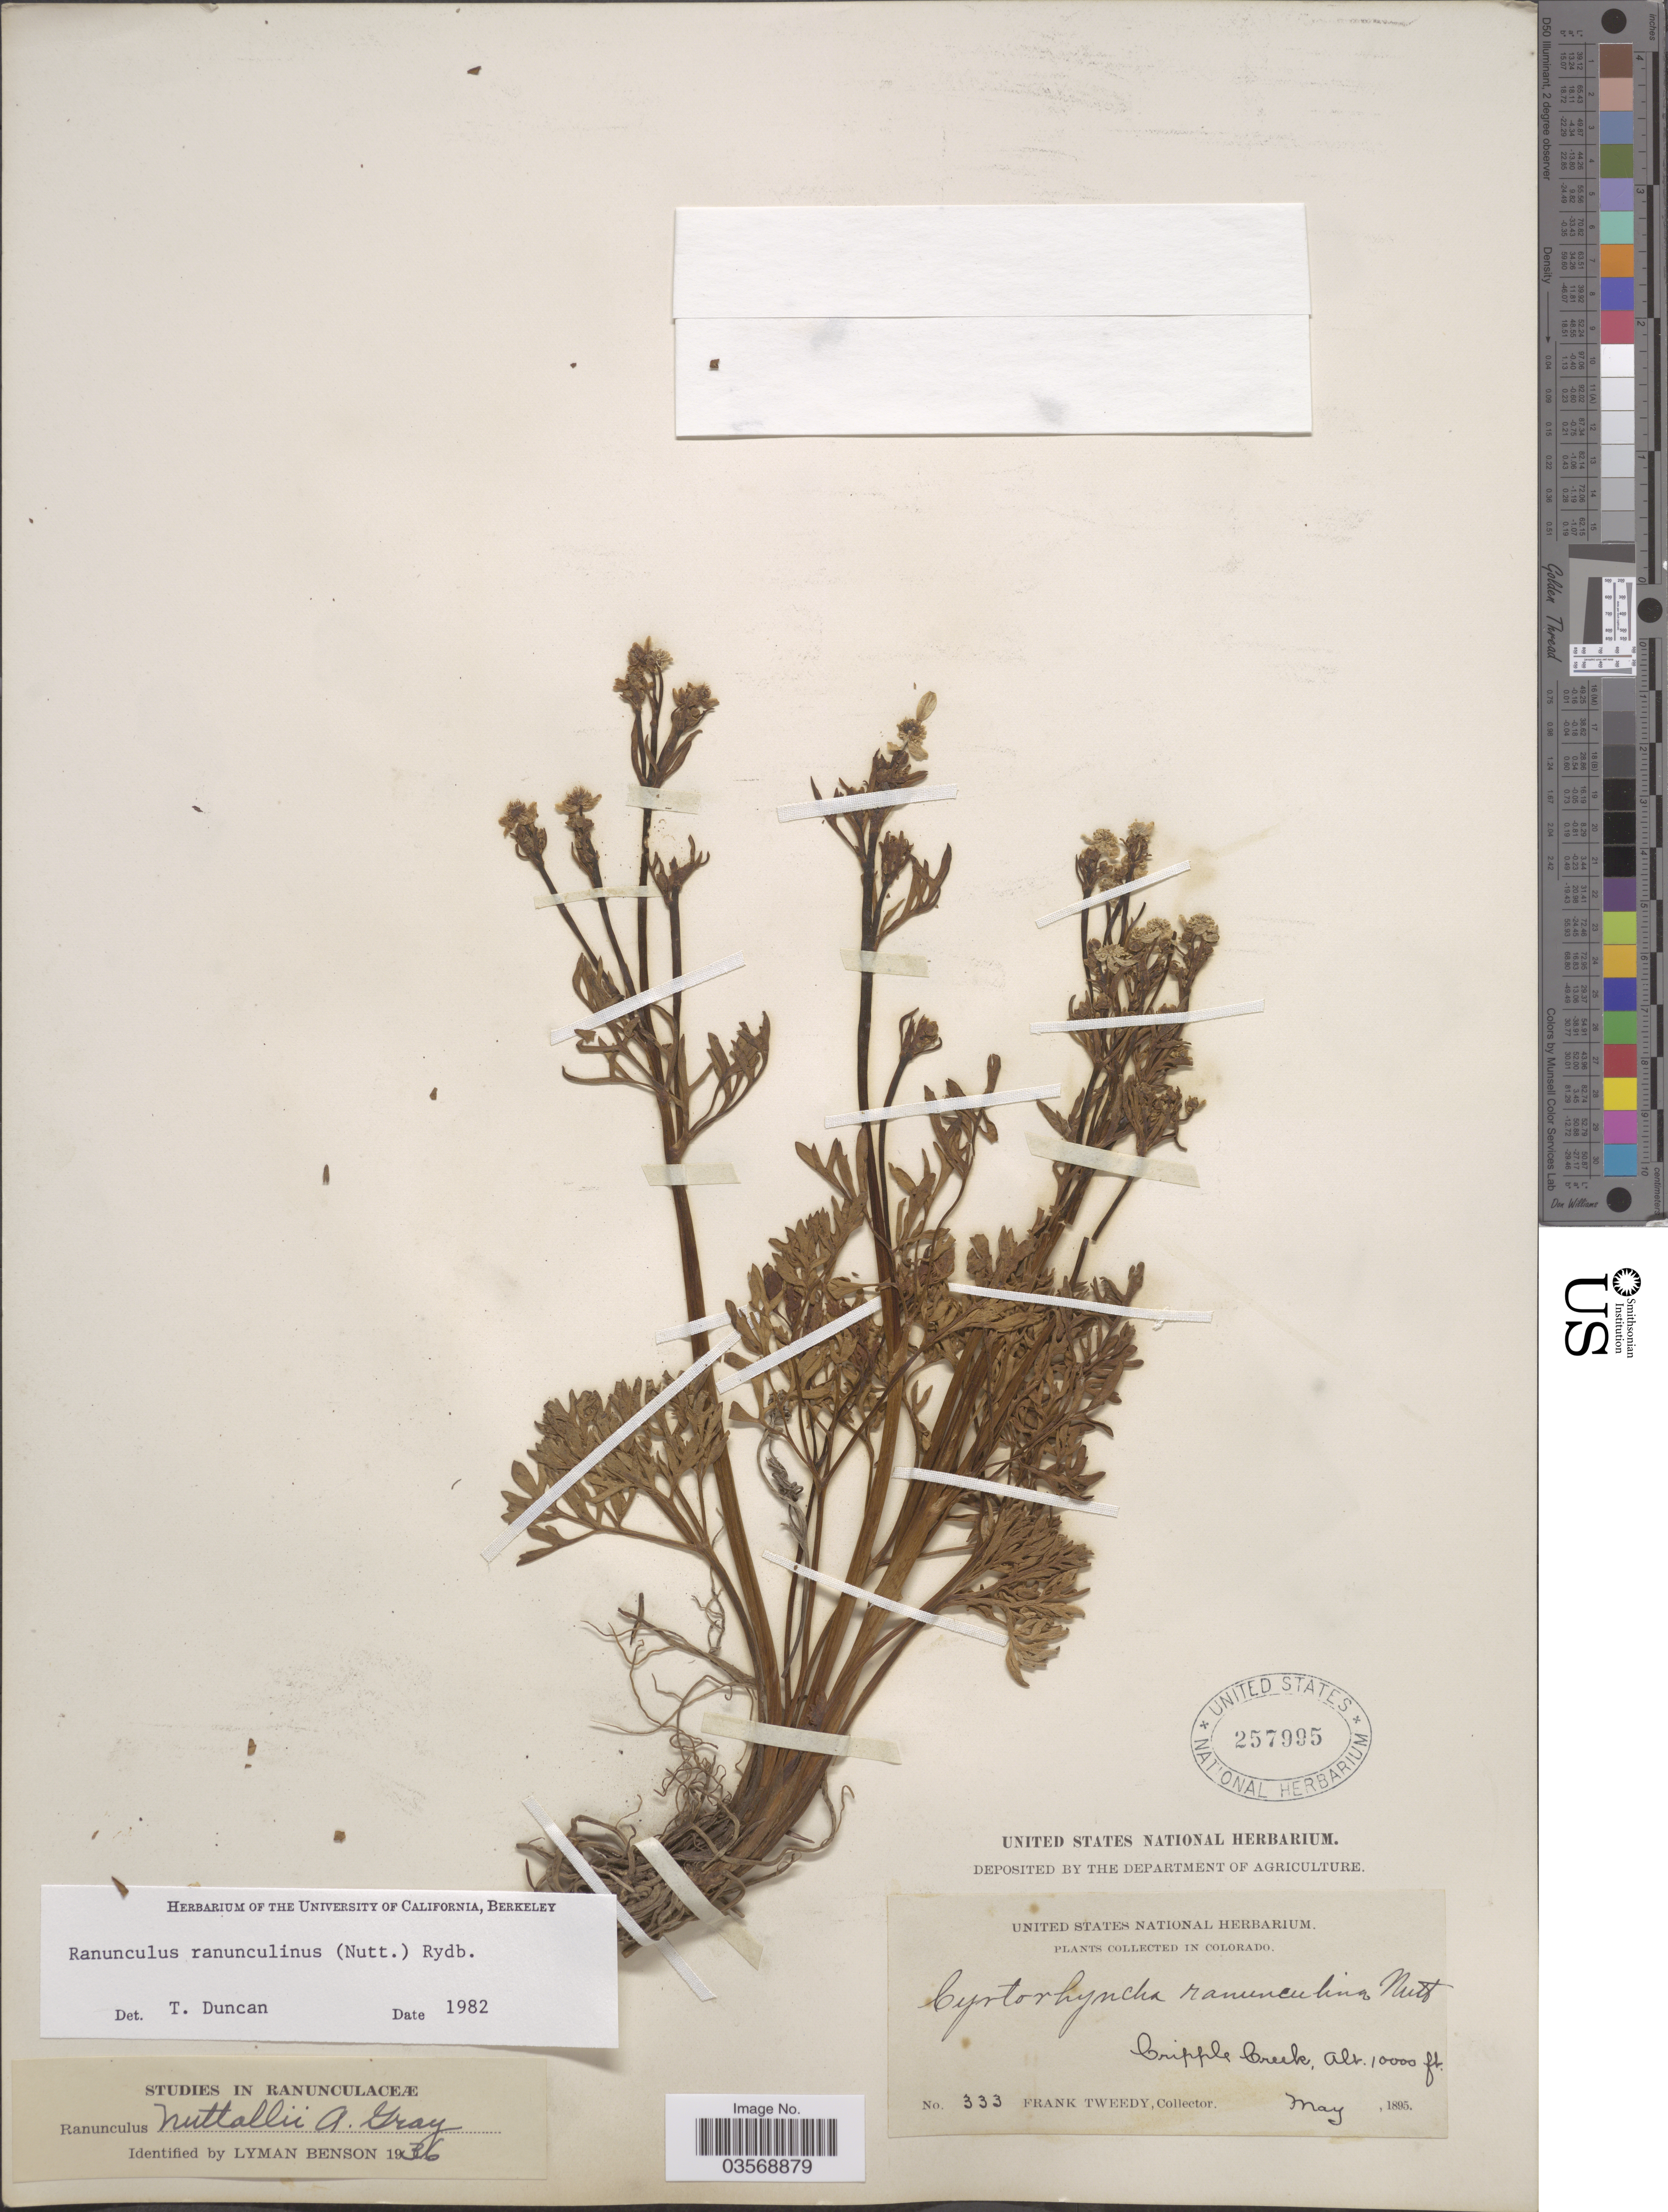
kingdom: Plantae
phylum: Tracheophyta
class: Magnoliopsida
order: Ranunculales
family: Ranunculaceae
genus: Ranunculus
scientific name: Ranunculus ranunculinus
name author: (Nutt.) Rydb.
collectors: F. Tweedy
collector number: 333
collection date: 1895-05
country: United States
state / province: Colorado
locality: Cripple Creek.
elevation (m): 3048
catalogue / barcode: US 257995